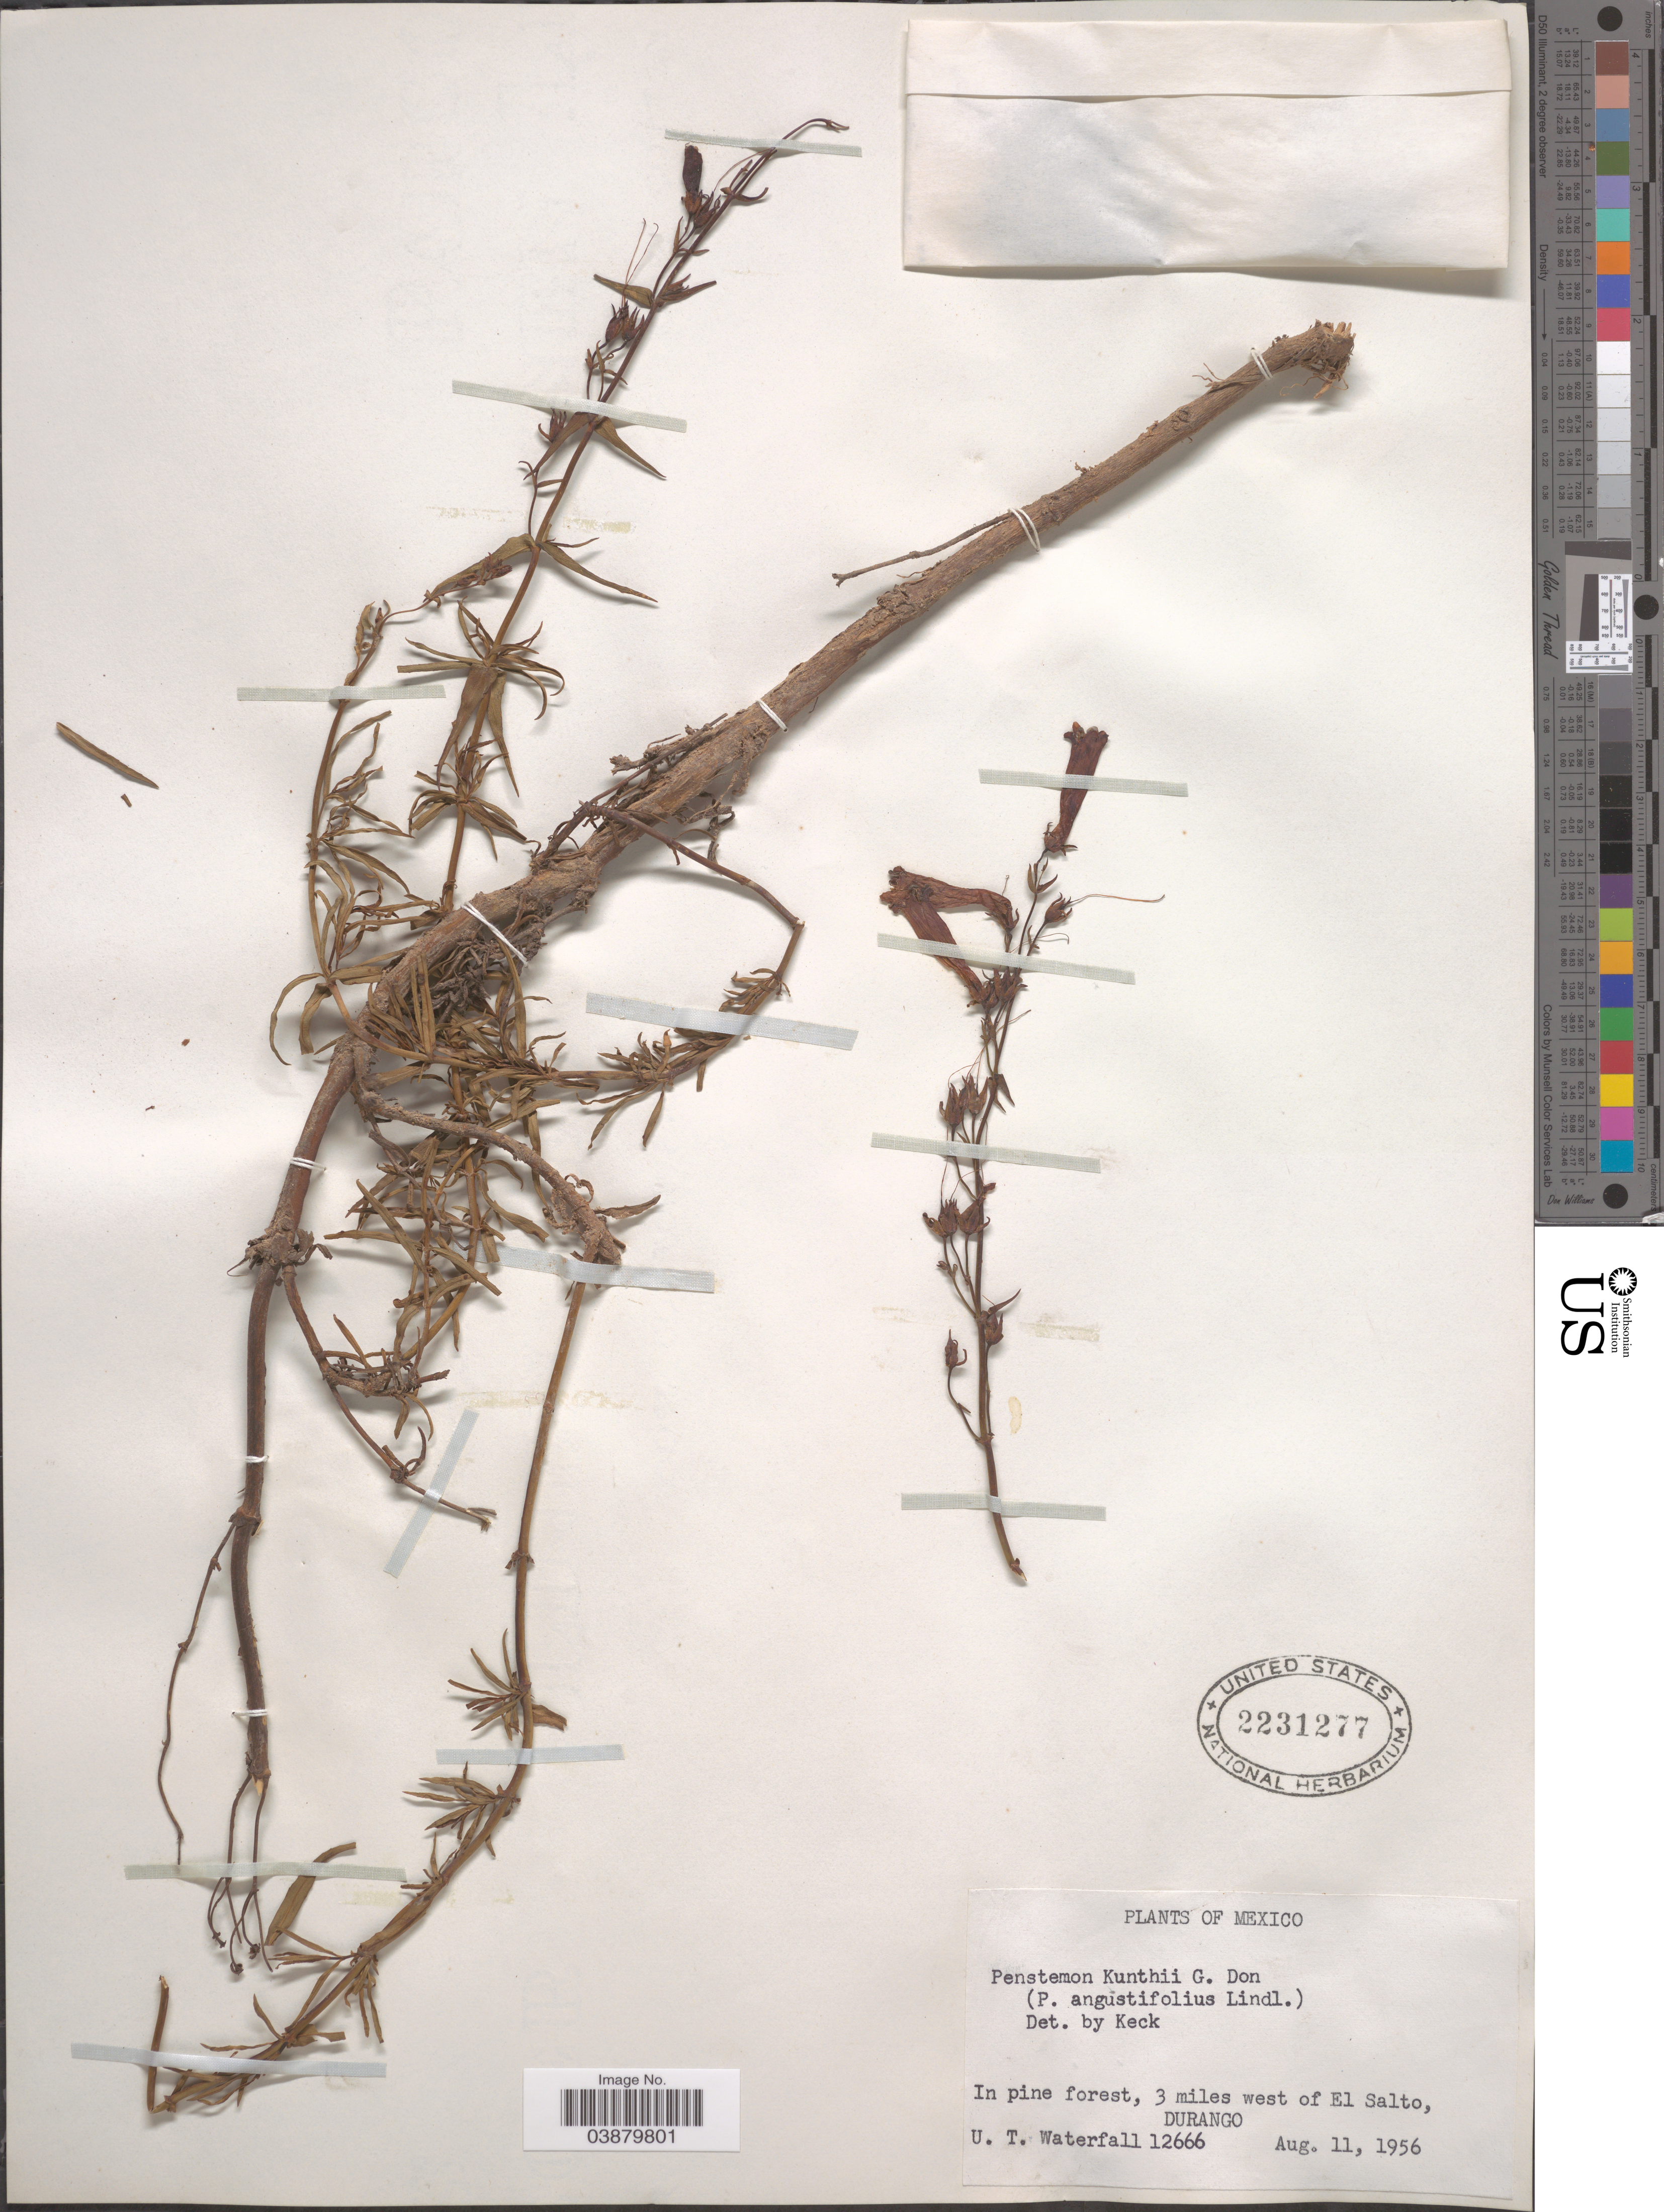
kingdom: Plantae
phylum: Tracheophyta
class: Magnoliopsida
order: Lamiales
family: Plantaginaceae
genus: Penstemon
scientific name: Penstemon kunthii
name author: G. Don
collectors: U. T. Waterfall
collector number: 12666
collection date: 1956-08-11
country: Mexico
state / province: Durango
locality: In pine forest, 3 miles west of El Salto.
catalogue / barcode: US 2231277